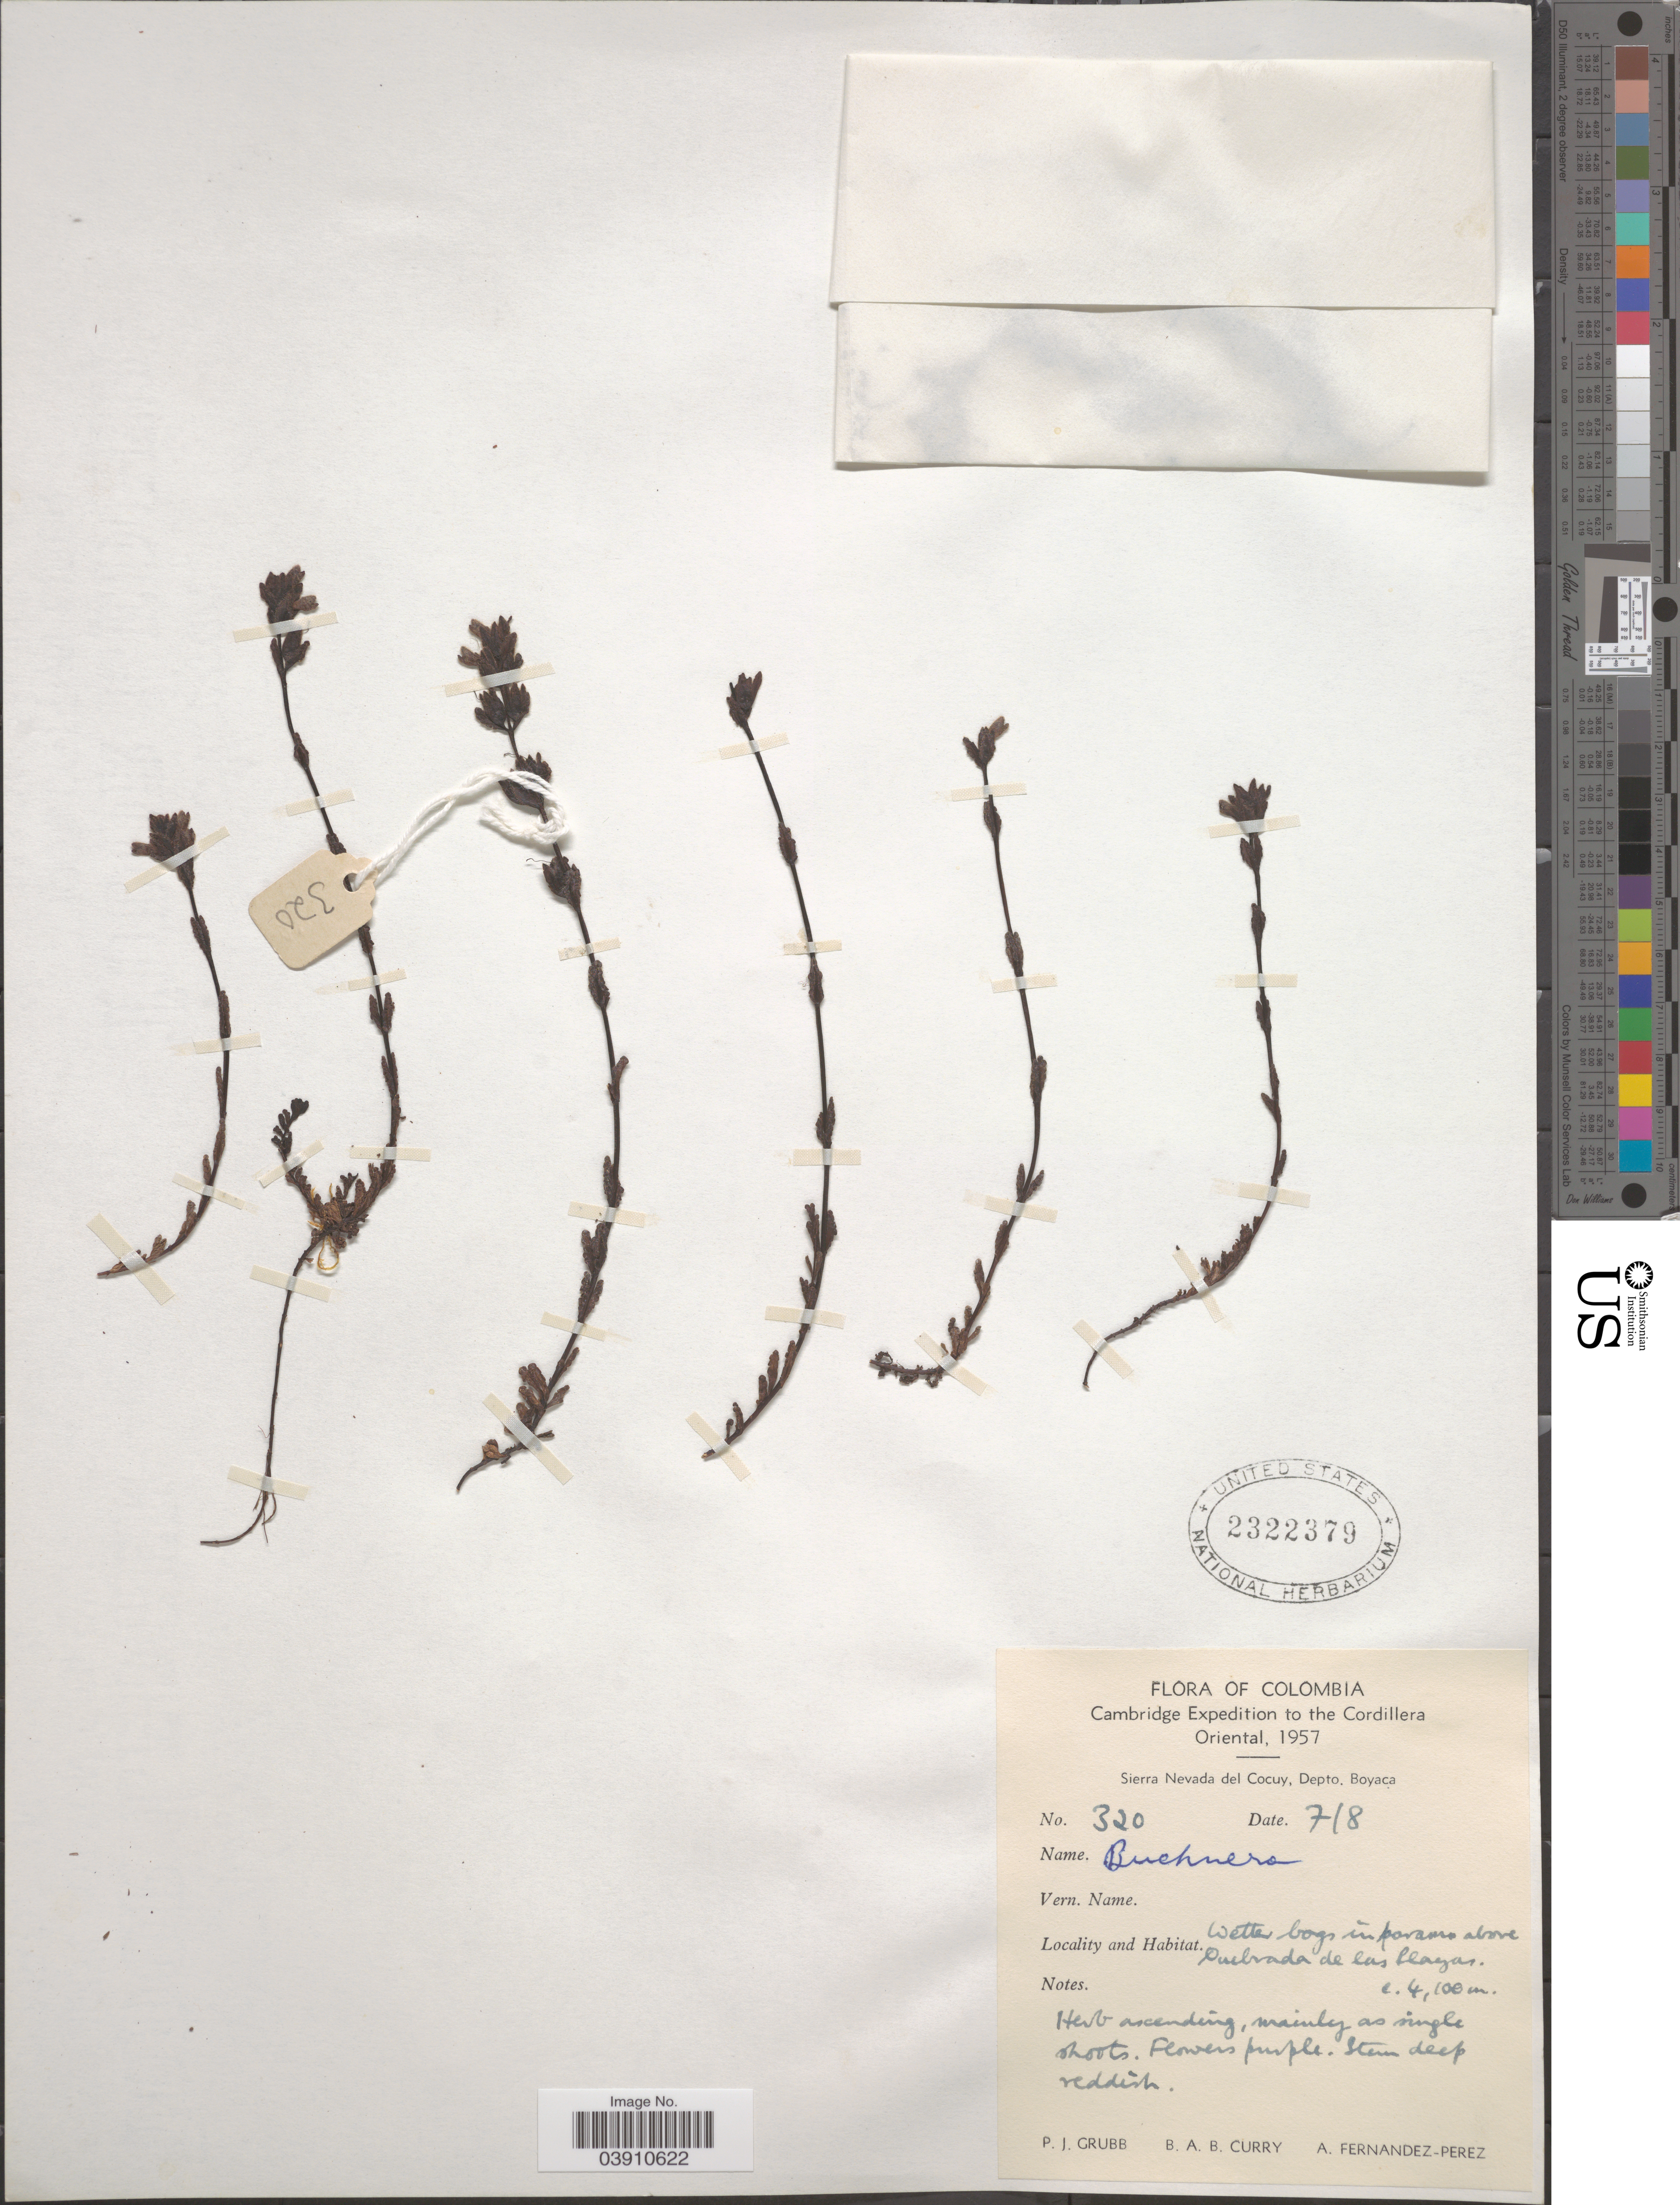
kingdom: Plantae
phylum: Tracheophyta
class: Magnoliopsida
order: Lamiales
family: Orobanchaceae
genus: Buchnera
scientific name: Buchnera sp.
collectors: P. J. Grubb, B. A. B. Curry & A. Fernández-Pérez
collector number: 320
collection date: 1957-08-07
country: Colombia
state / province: Boyacá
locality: Cordillera Oriental. Sierra Nevada del Cocuy, Depto. Boyaca. Wetter bogs in paramo above Quebrada de las llayas.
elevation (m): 4100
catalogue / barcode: US 2322379